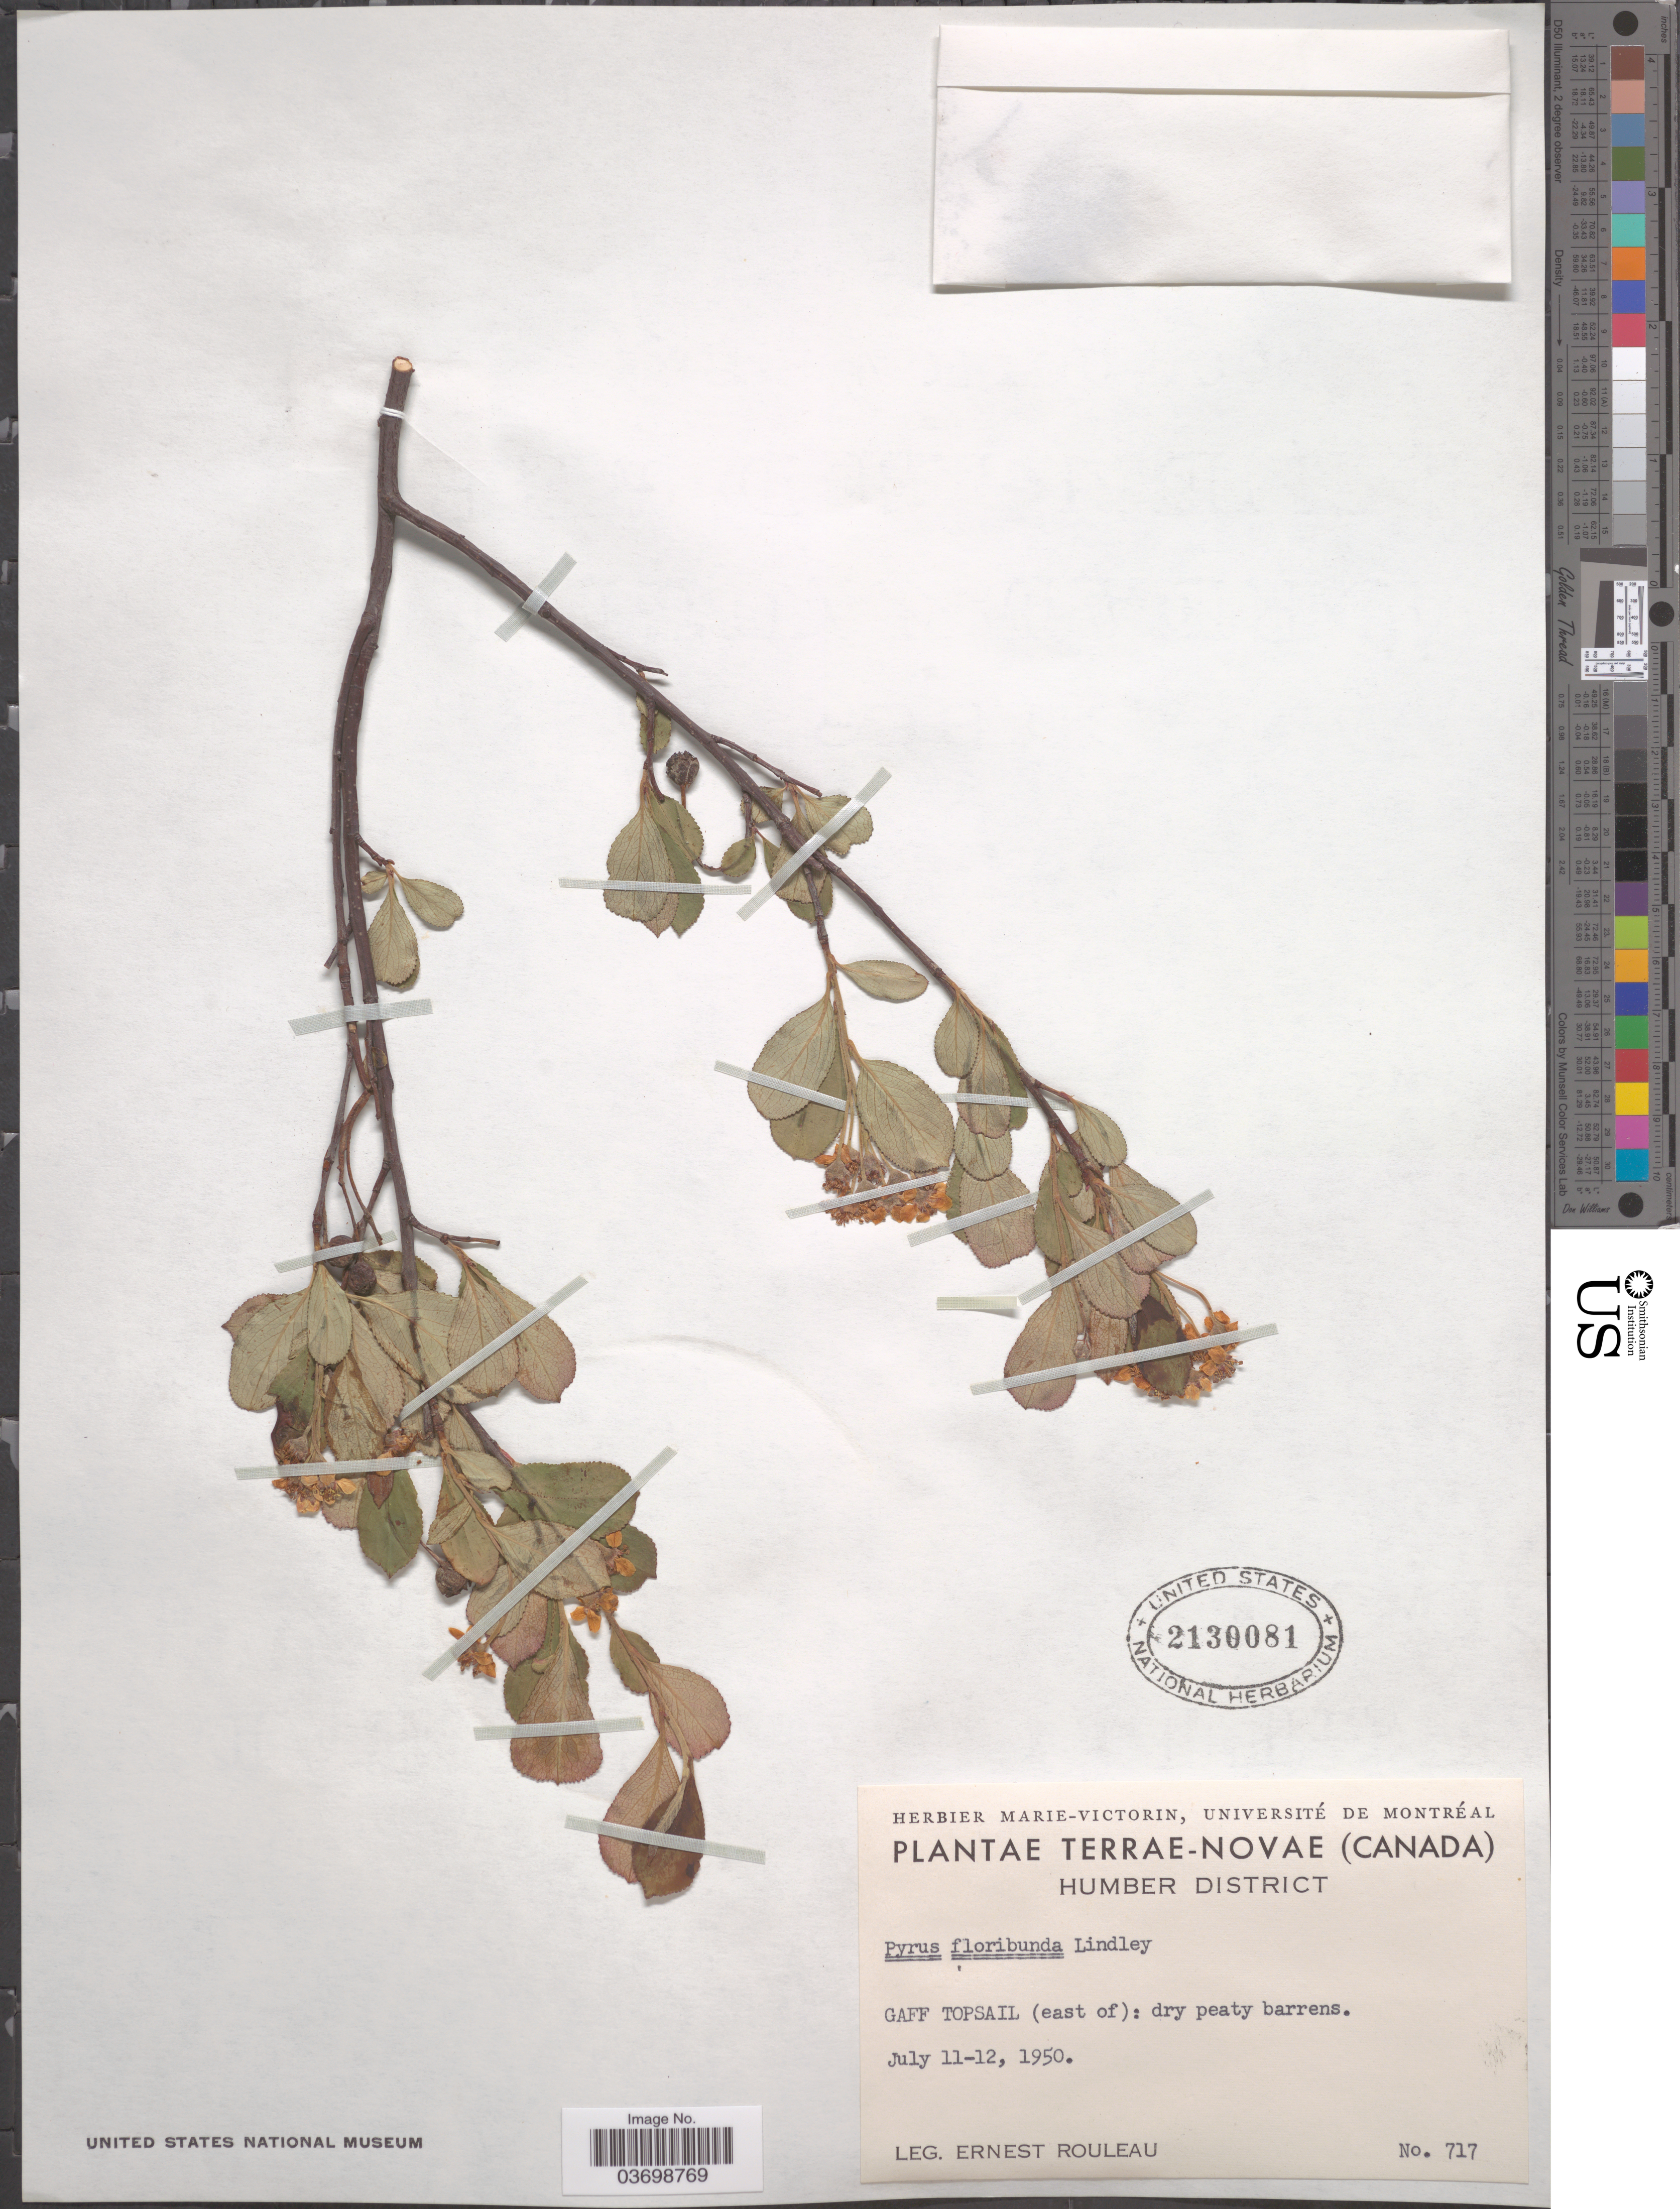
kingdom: Plantae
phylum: Tracheophyta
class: Magnoliopsida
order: Rosales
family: Rosaceae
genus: Aronia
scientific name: Aronia x prunifolia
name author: (Marshall) Rehder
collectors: E. Rouleau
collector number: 717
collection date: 1950-07-11/1950-07-12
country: Canada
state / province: Newfoundland and Labrador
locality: Terrae-Novae. Humber District. Gaff Topsail (east of).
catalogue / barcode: US 2130081